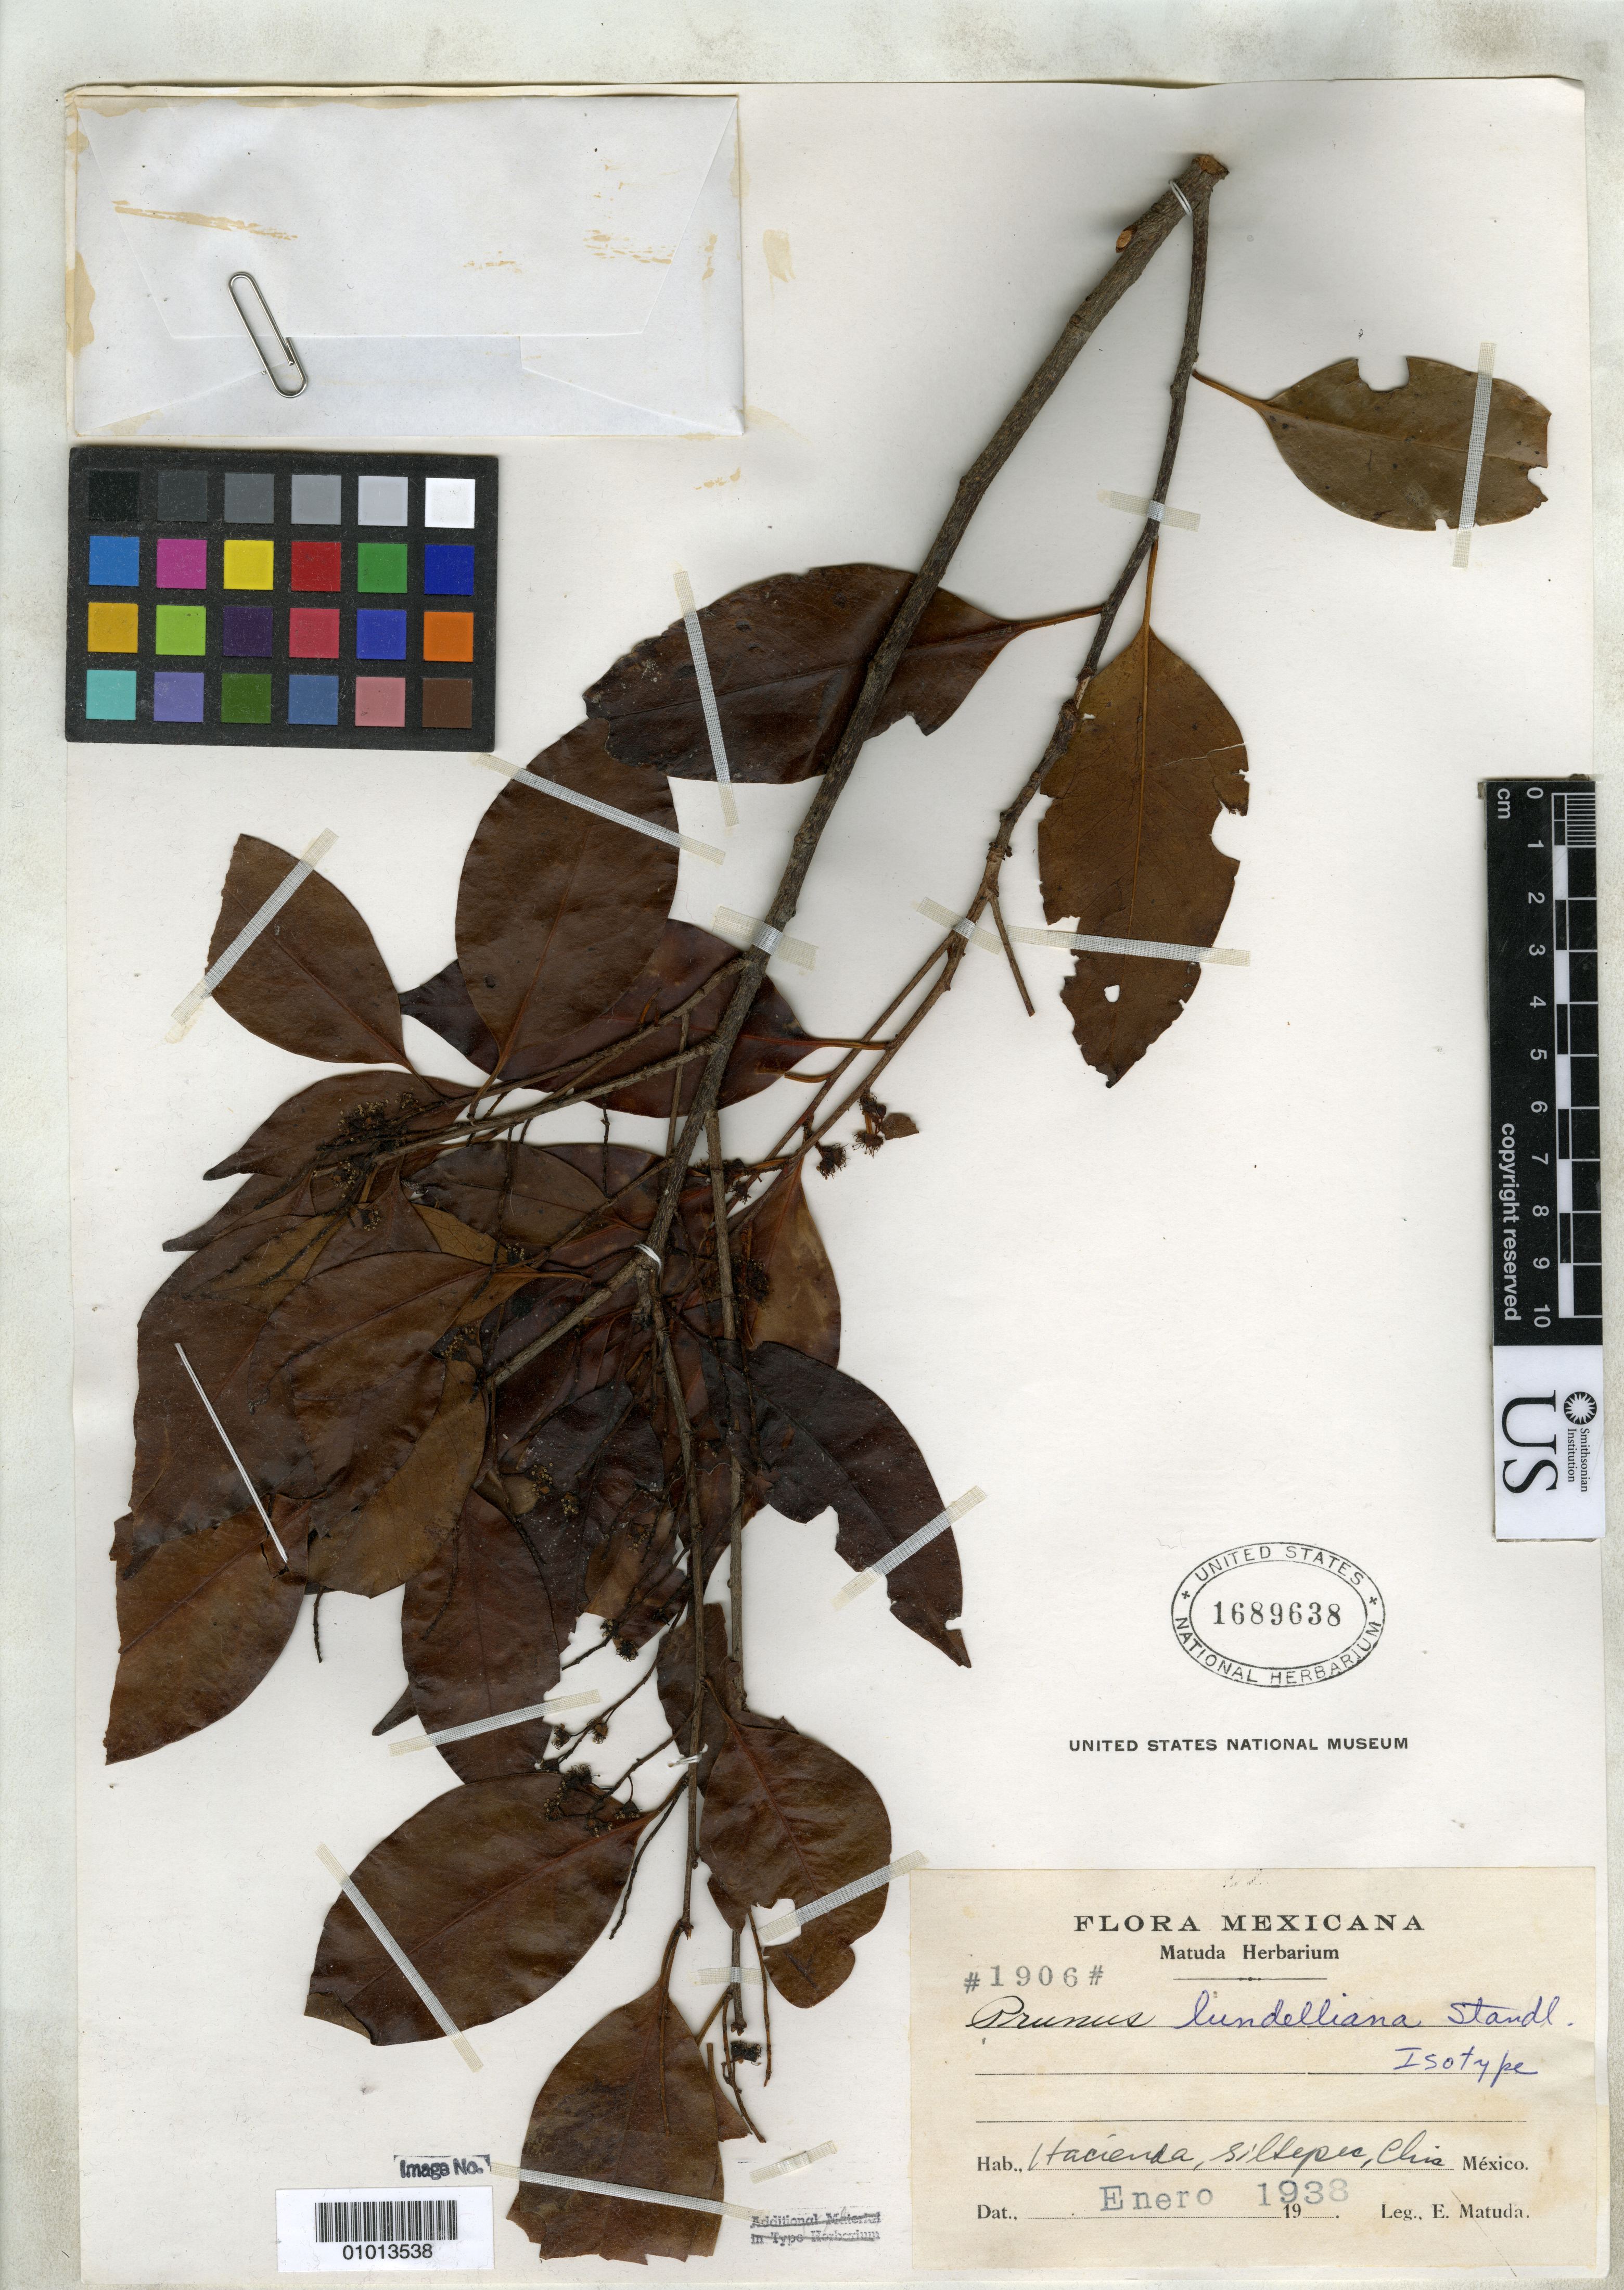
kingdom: Plantae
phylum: Tracheophyta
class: Magnoliopsida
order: Rosales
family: Rosaceae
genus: Prunus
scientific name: Prunus lundelliana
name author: Standl.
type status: Isotype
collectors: E. Matuda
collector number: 1906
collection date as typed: Jan 1938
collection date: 1938-01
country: Mexico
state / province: Chiapas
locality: Hacienda Siltepec.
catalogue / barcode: US 1689638